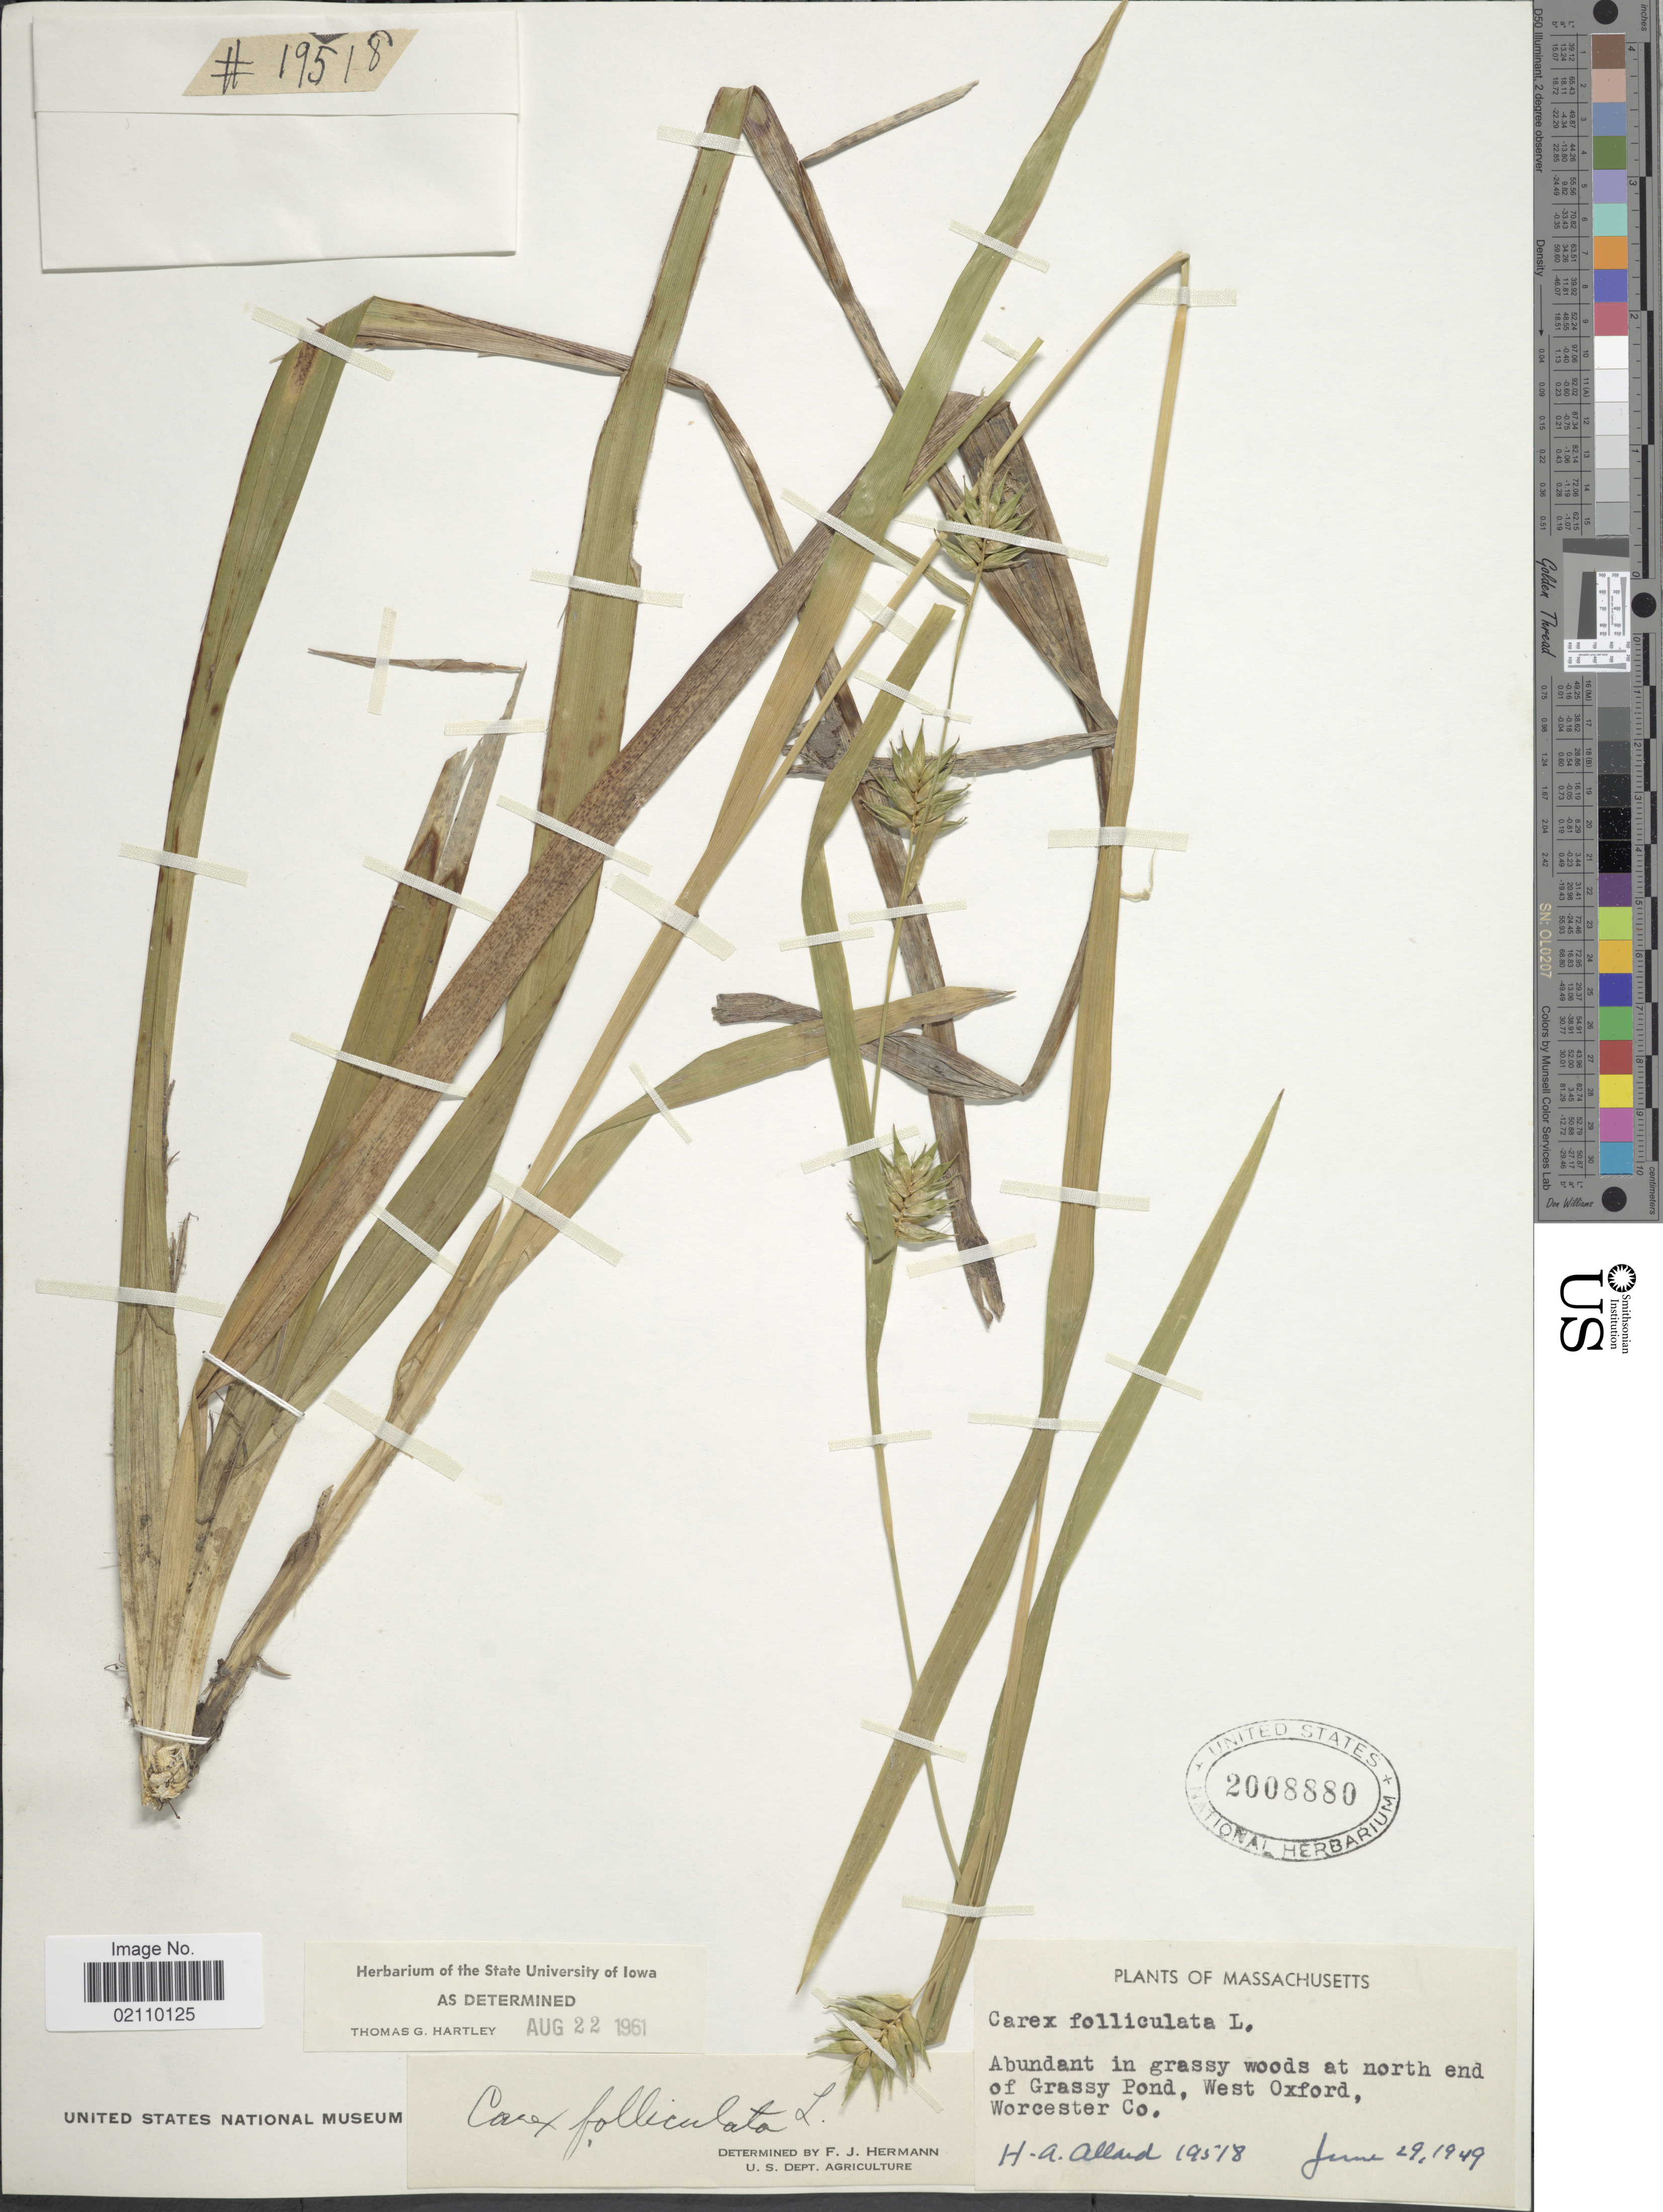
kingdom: Plantae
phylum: Tracheophyta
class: Liliopsida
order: Poales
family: Cyperaceae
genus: Carex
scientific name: Carex folliculata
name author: L.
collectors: H. A. Allard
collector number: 19518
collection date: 1949-06-29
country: United States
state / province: Massachusetts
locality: Abundant in grassy woods at north end of Grassy Pond, West Oxford, Worcester Co.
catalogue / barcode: US 2008880